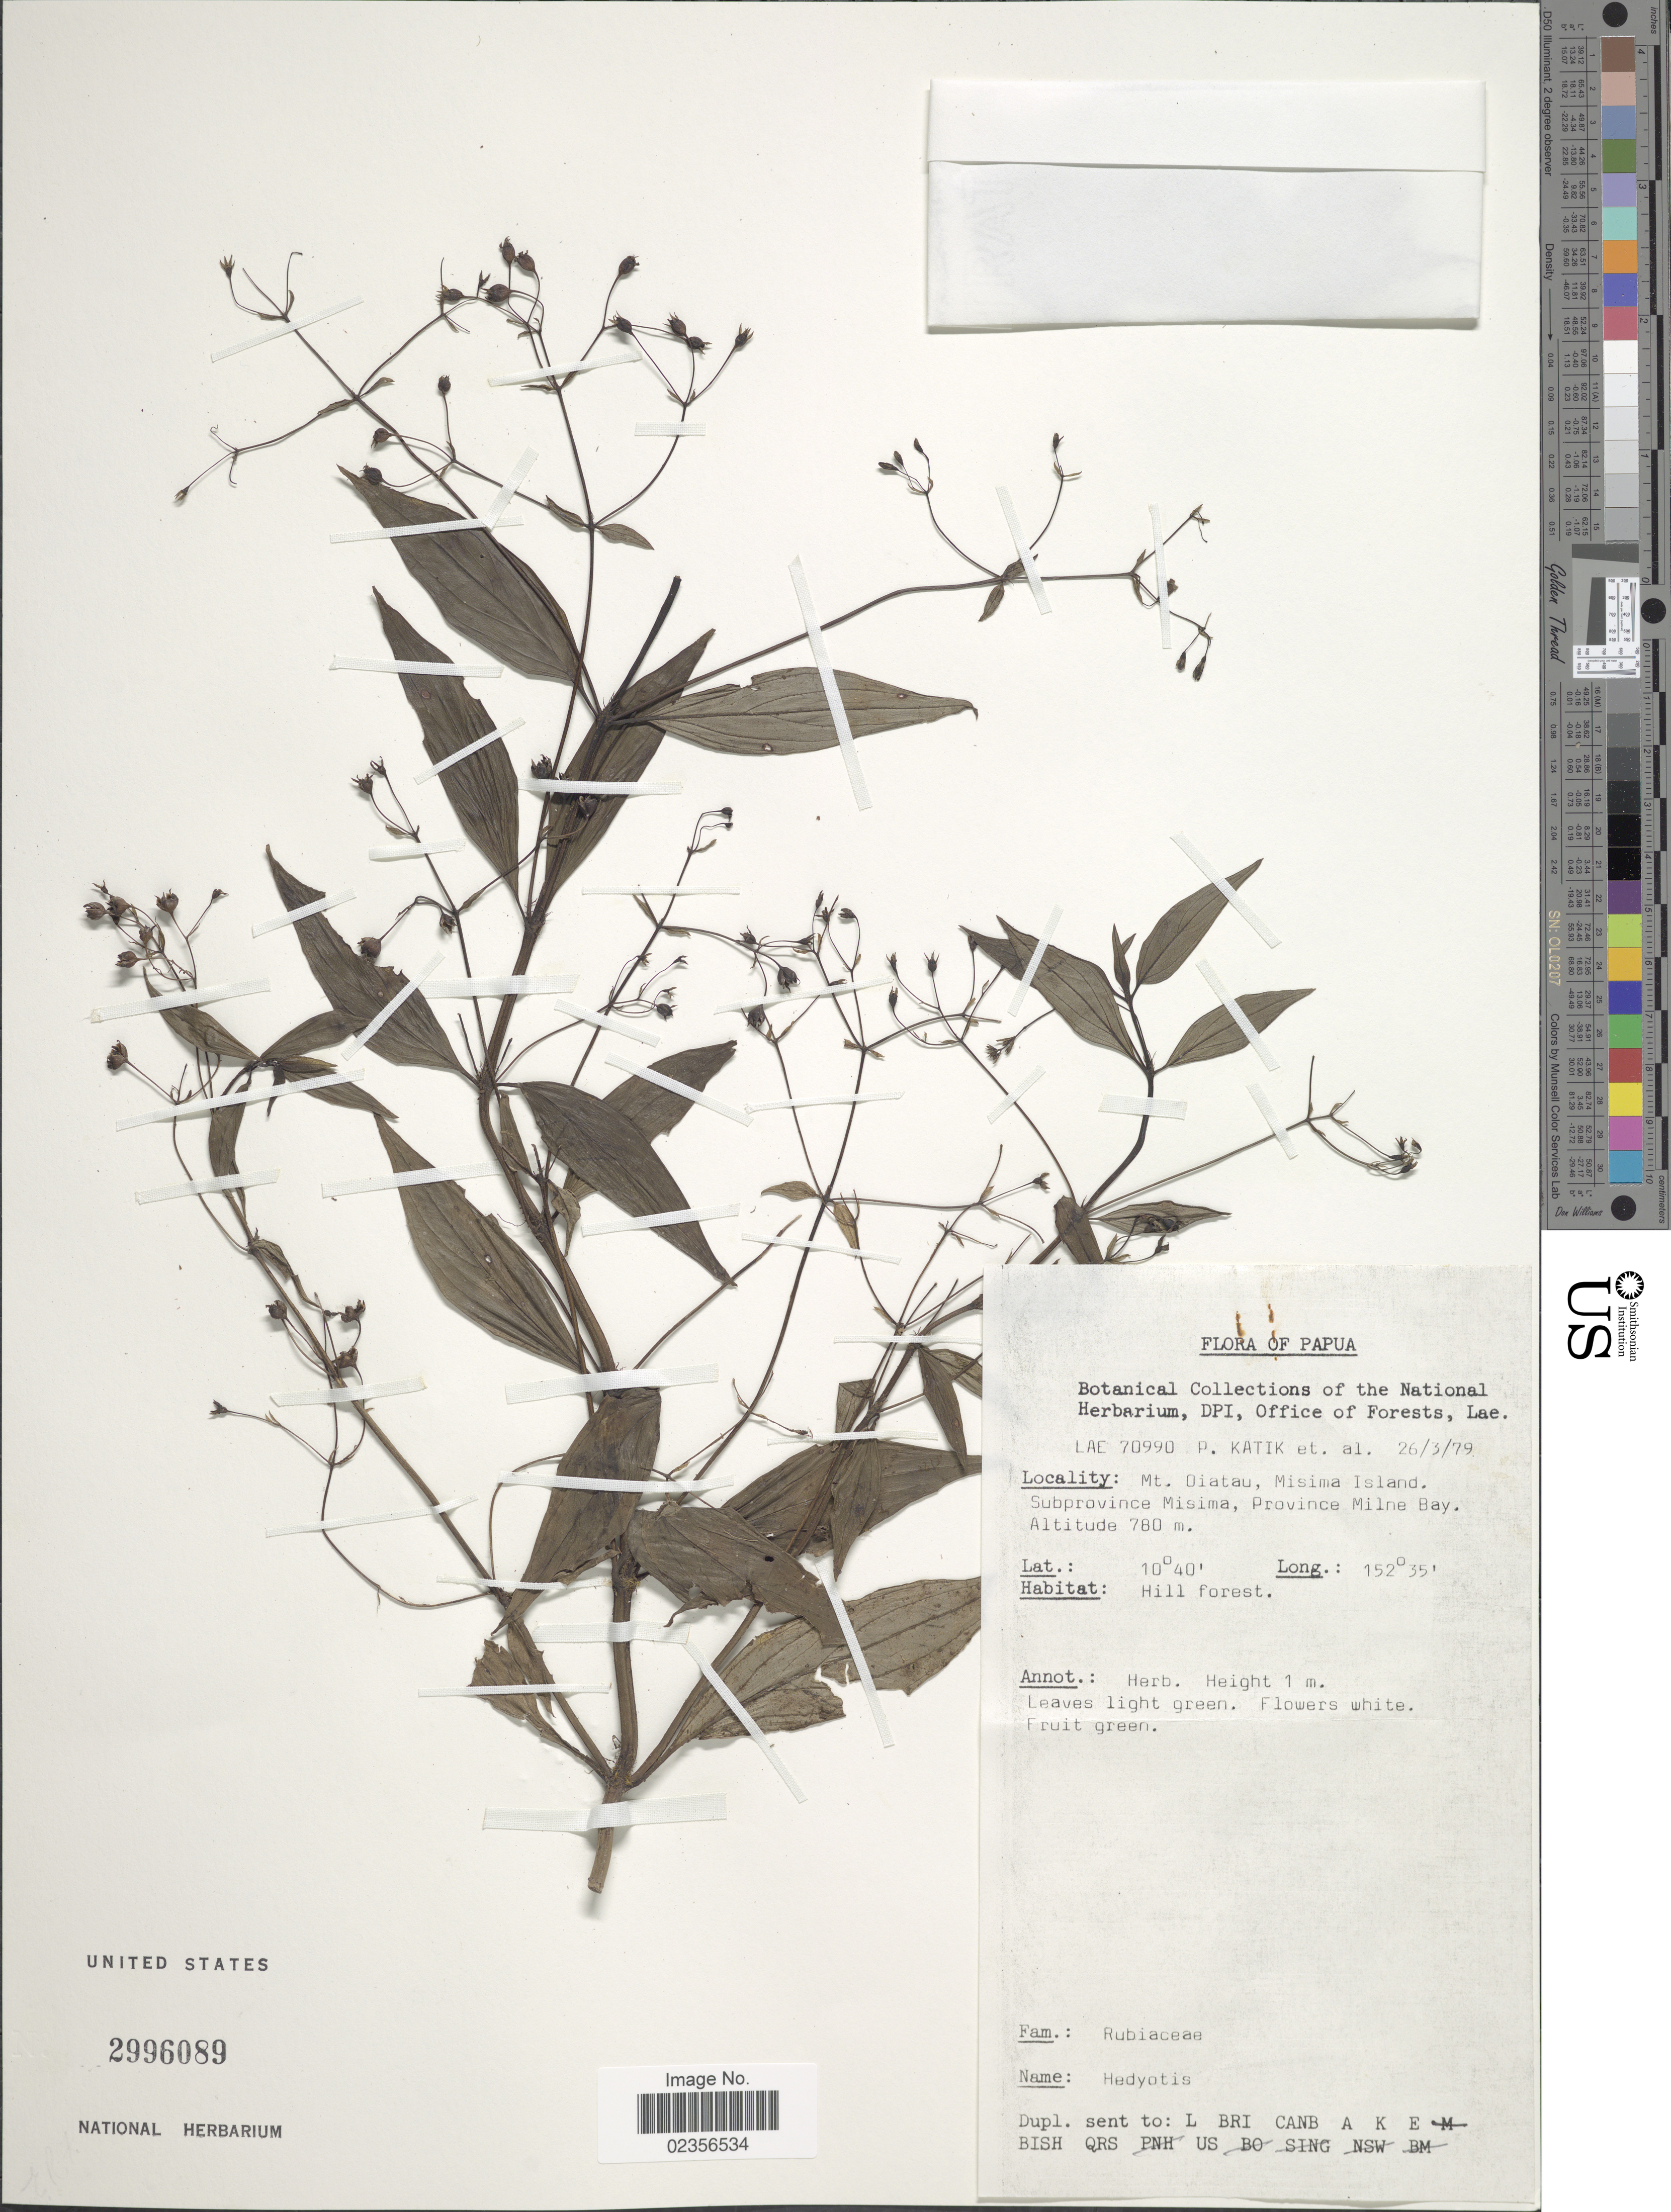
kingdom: Plantae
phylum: Tracheophyta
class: Magnoliopsida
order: Gentianales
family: Rubiaceae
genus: Hedyotis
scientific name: Hedyotis sp.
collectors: P. Katik & et al.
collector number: LAE 70990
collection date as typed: Transcribed d/m/y: 26/3/79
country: Papua New Guinea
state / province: Milne Bay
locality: Papua. Mt. Oiatau, Misima Island. Subprovince Misima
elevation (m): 780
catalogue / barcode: US 2996089